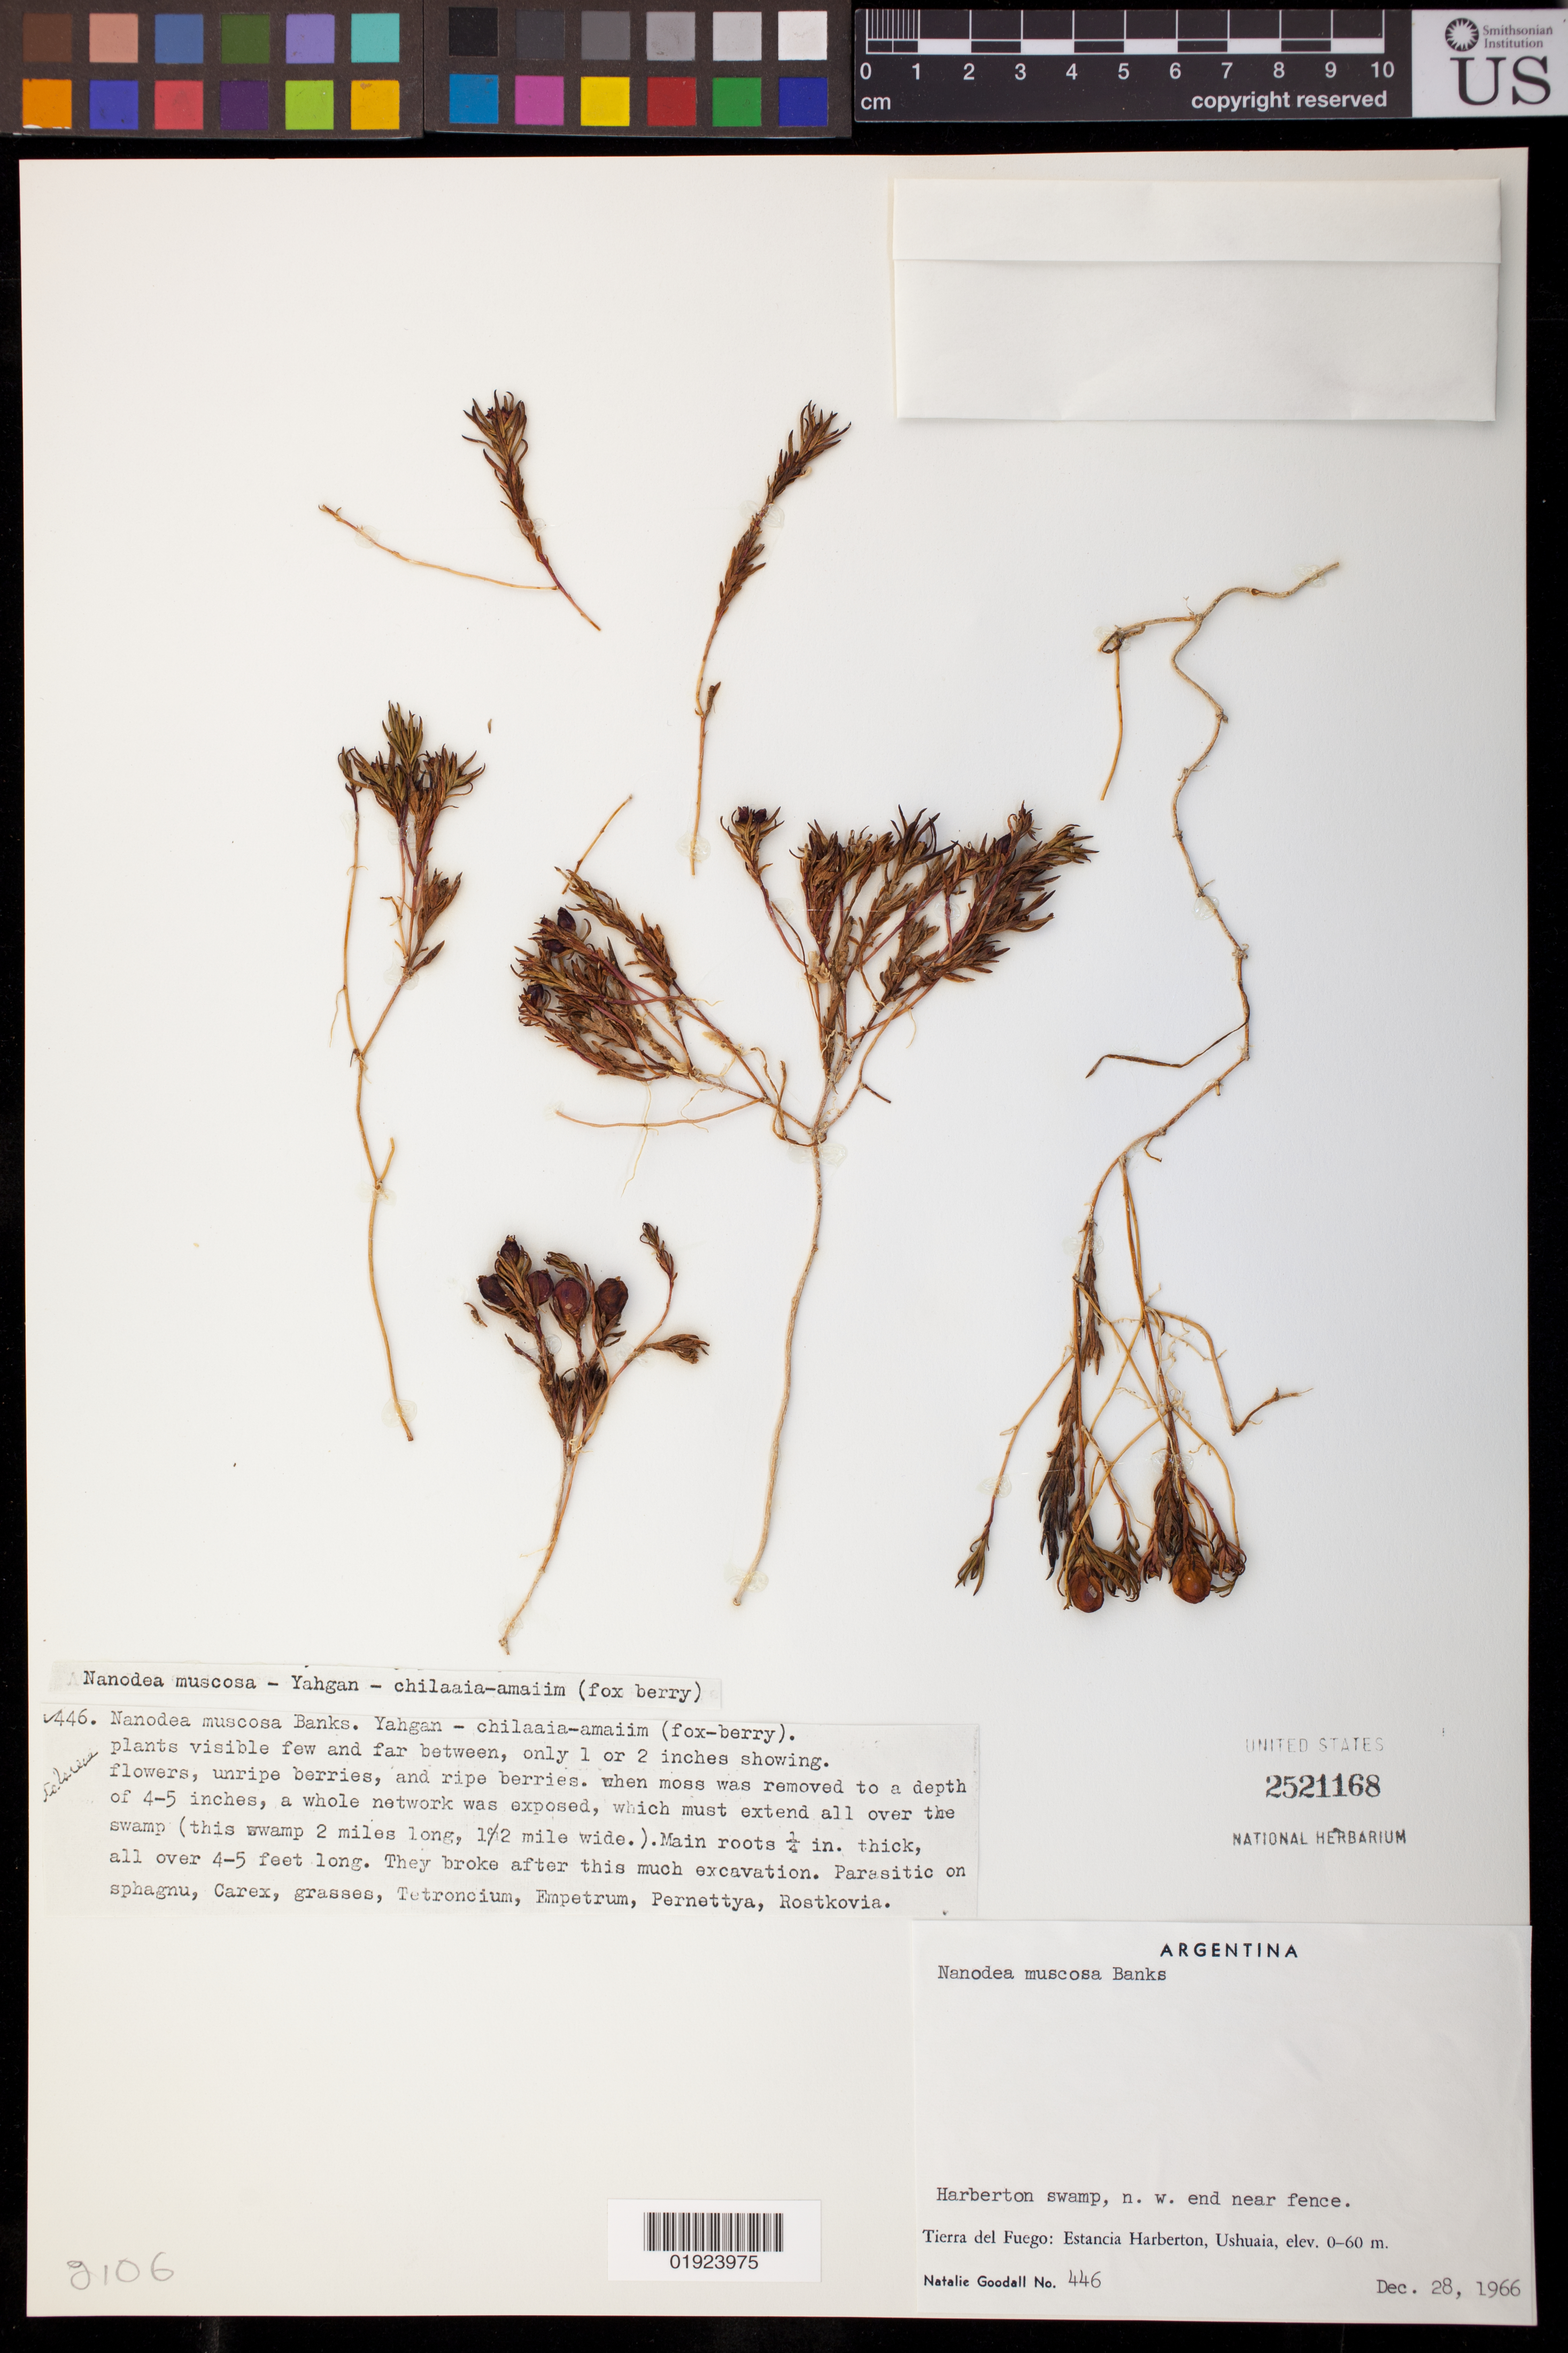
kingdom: Plantae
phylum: Tracheophyta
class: Magnoliopsida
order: Santalales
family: Nanodeaceae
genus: Nanodea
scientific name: Nanodea muscosa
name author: Banks ex C.F. Gaertn.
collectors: N. Goodall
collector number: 446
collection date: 1966-12-28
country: Argentina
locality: Harberton swamp, n.w. end near fence.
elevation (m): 0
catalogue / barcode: US 2521168